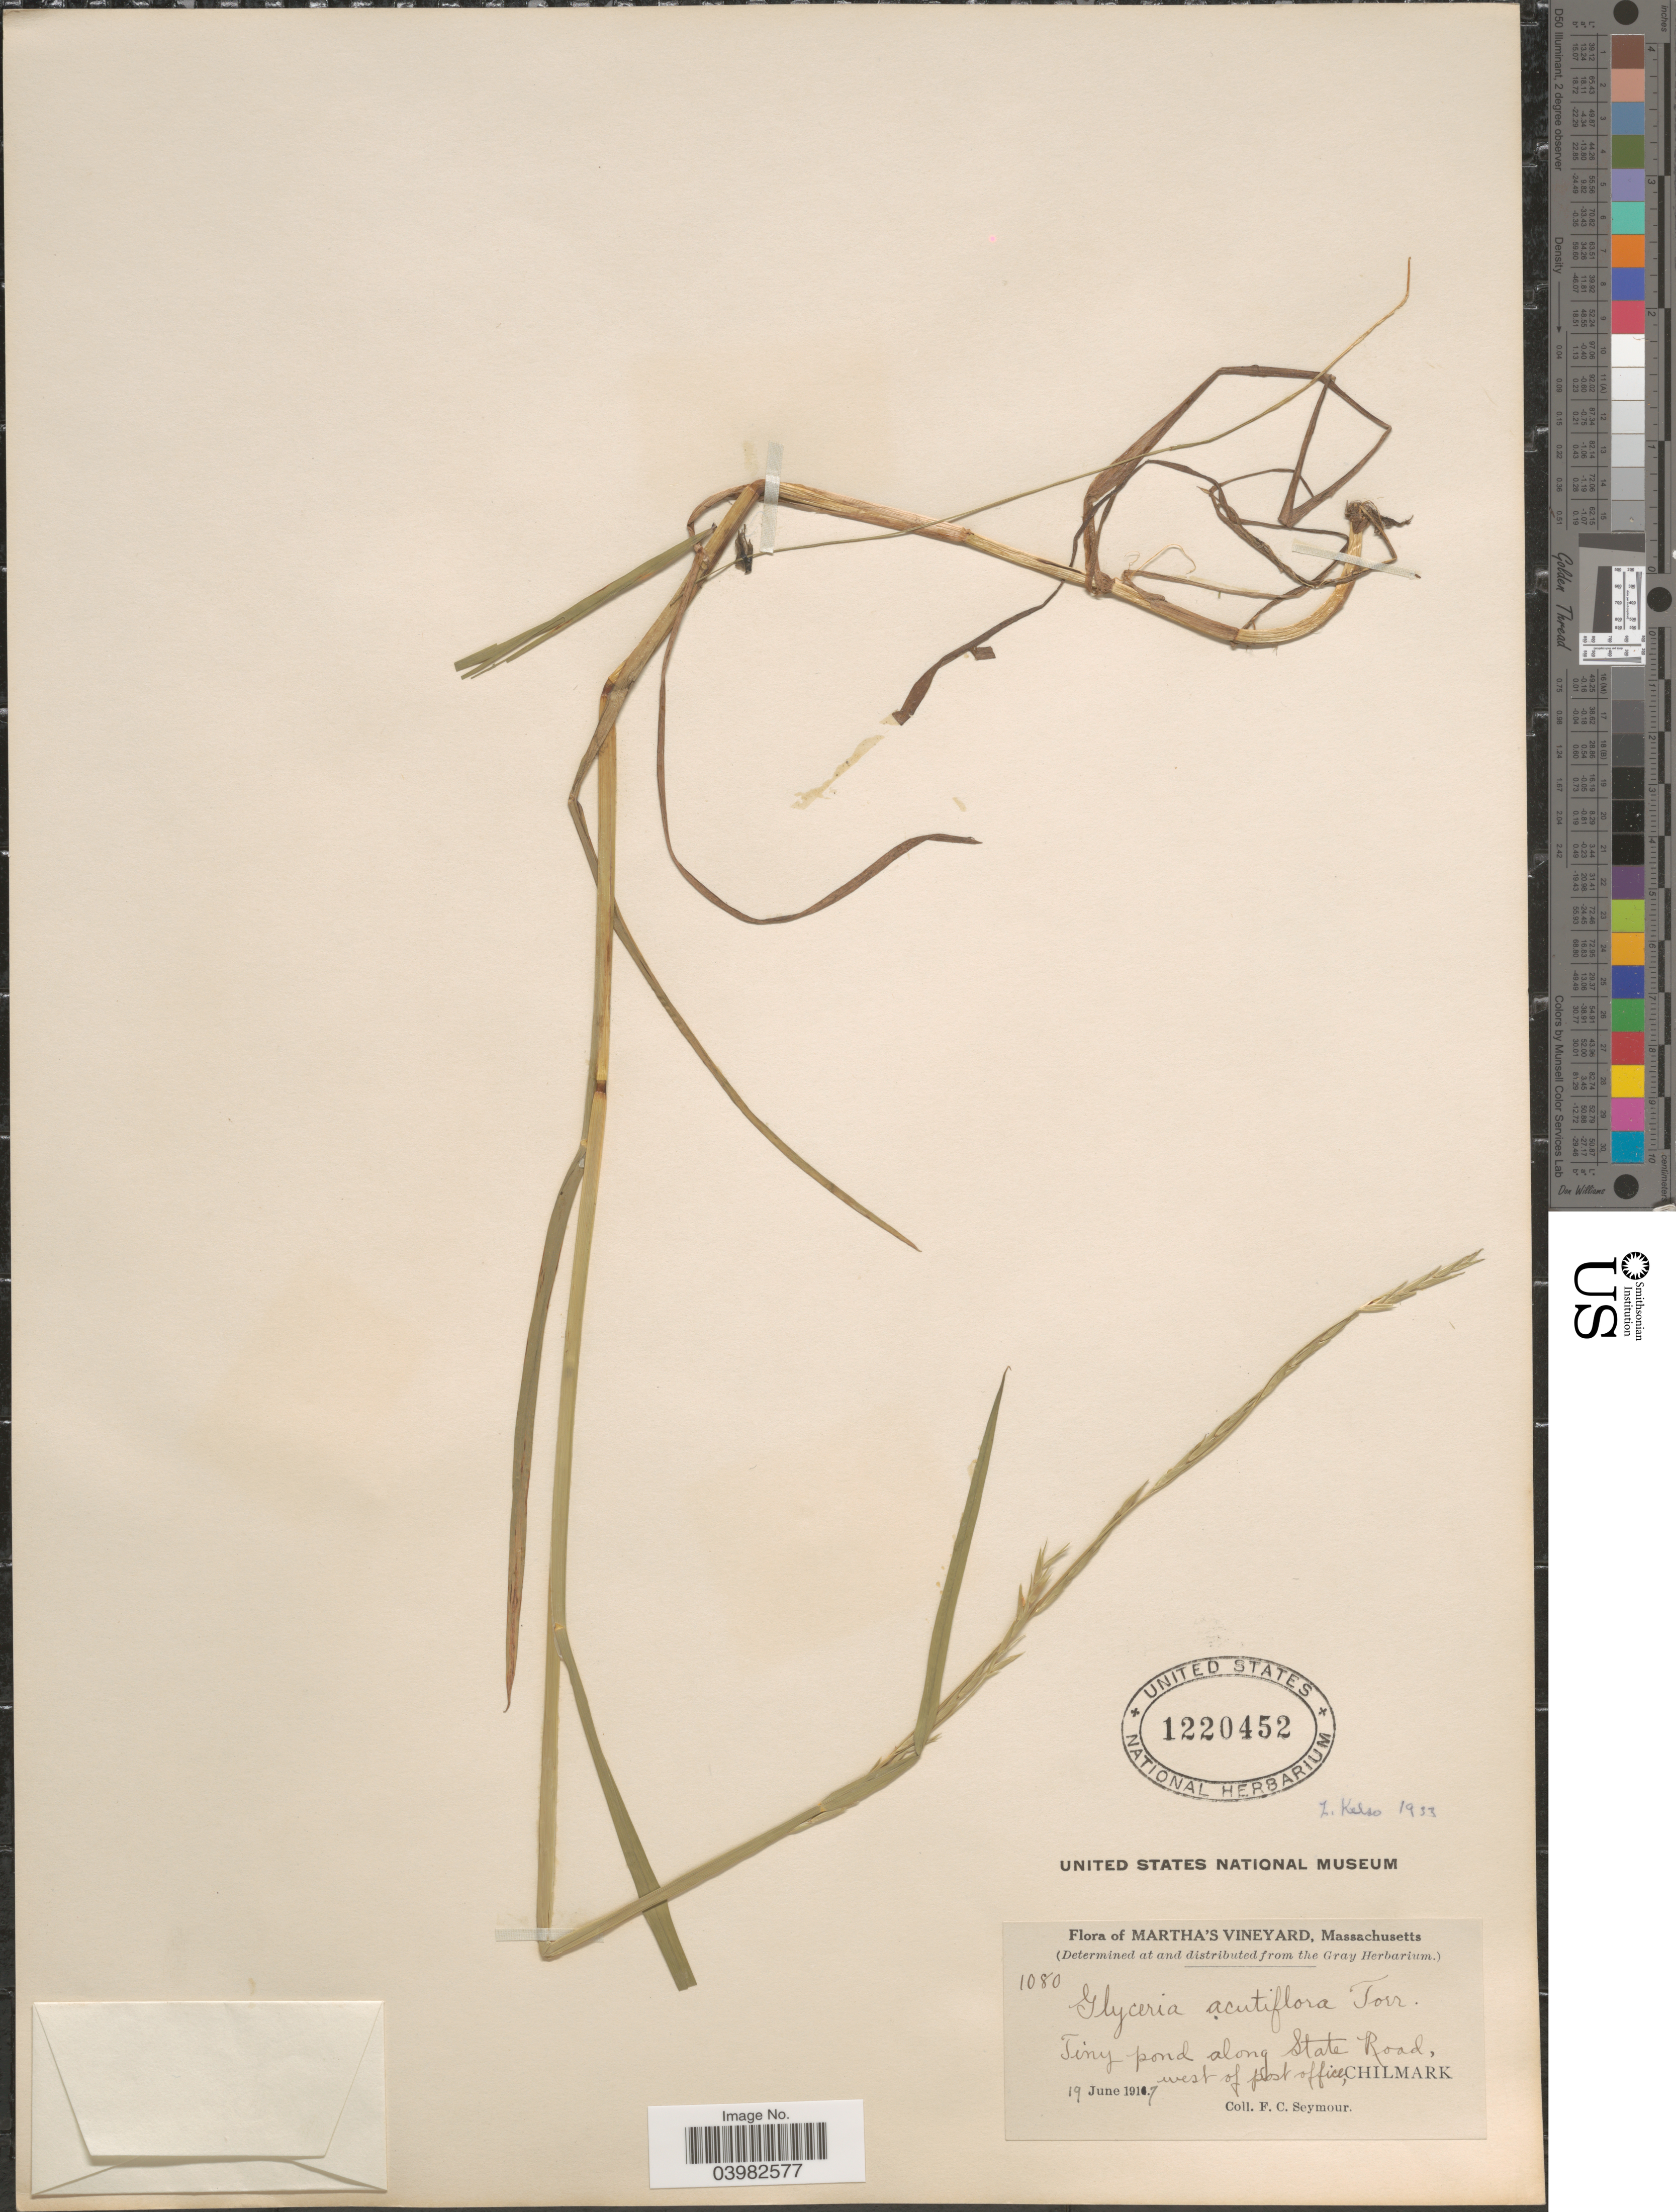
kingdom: Plantae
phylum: Tracheophyta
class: Liliopsida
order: Poales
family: Poaceae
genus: Glyceria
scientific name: Glyceria acutiflora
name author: Torr.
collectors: F. C. Seymour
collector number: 1080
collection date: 1917-06-19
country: United States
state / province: Massachusetts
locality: Martha's Vineyard. Tiny pond along State Road, west of post office, Chilmark.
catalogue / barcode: US 1220452